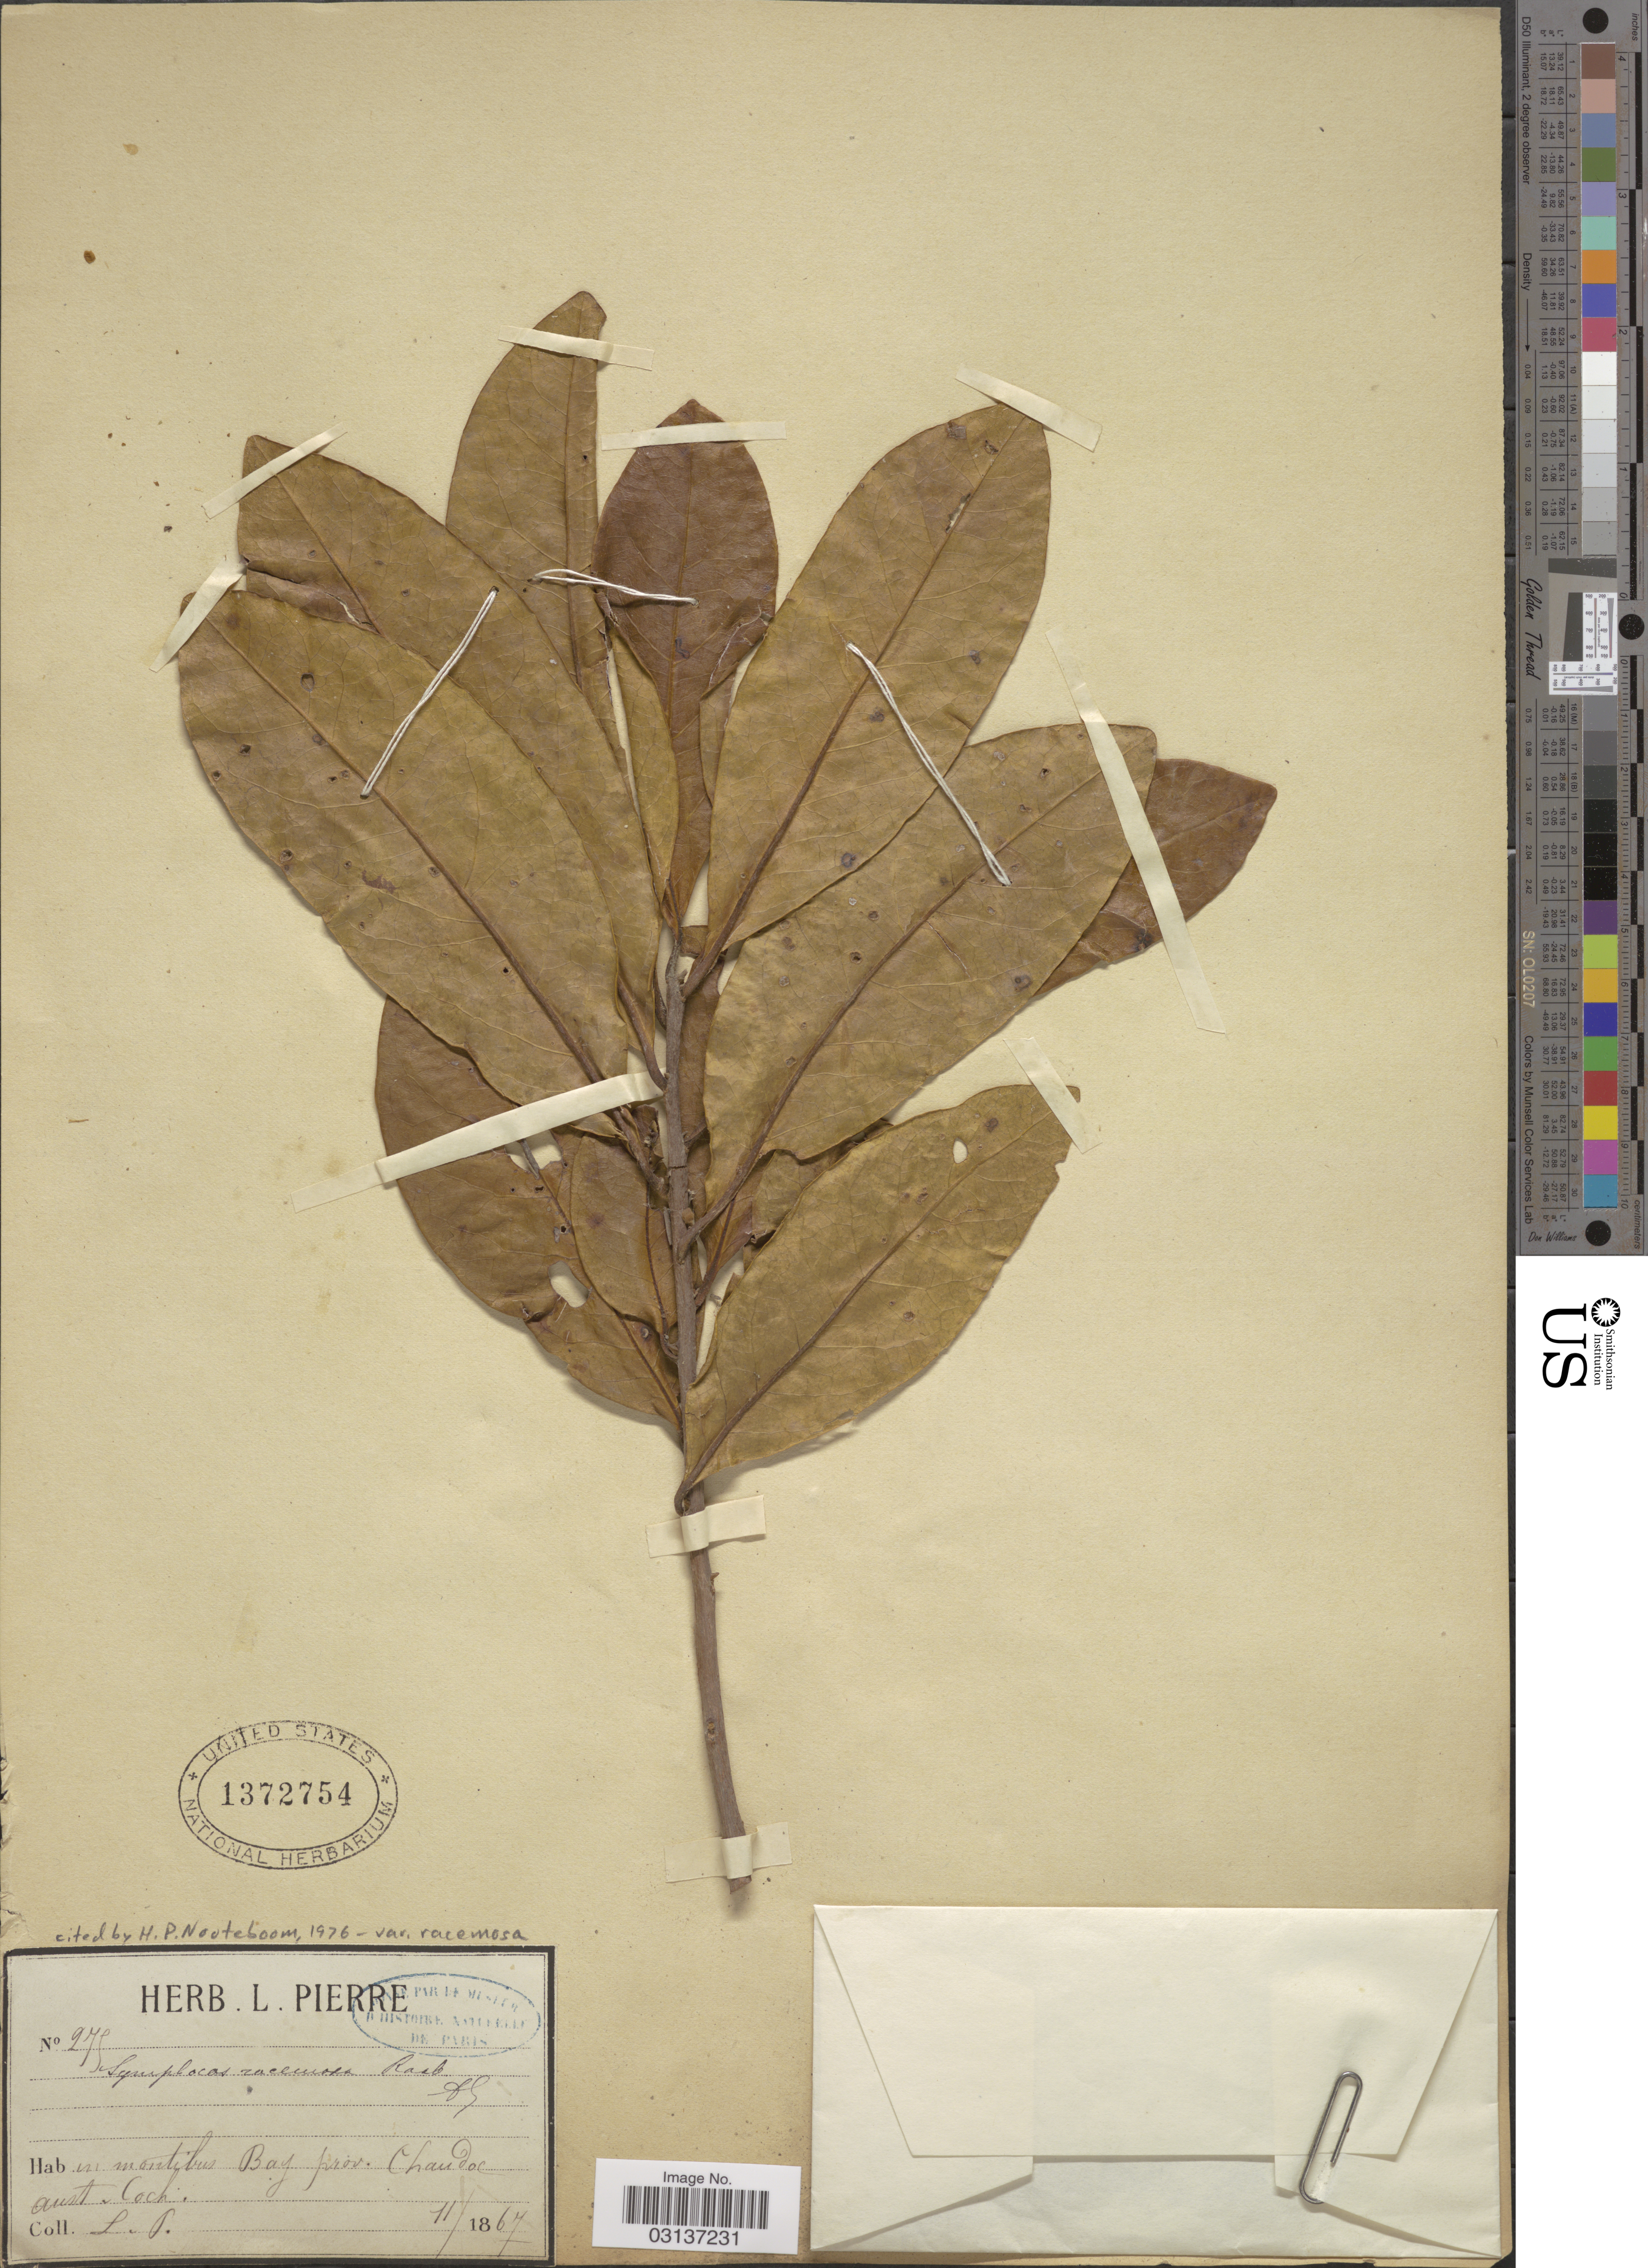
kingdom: Plantae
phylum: Tracheophyta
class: Magnoliopsida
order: Ericales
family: Symplocaceae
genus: Symplocos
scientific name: Symplocos racemosa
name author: Roxb.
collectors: L. Pierre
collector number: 275*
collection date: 1867-11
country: Vietnam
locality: In montibus Bay Prov. Chaudoc aust. Coch. [On Bay mountain, Chau Doc province, south Cochinchina]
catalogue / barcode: US 1372754